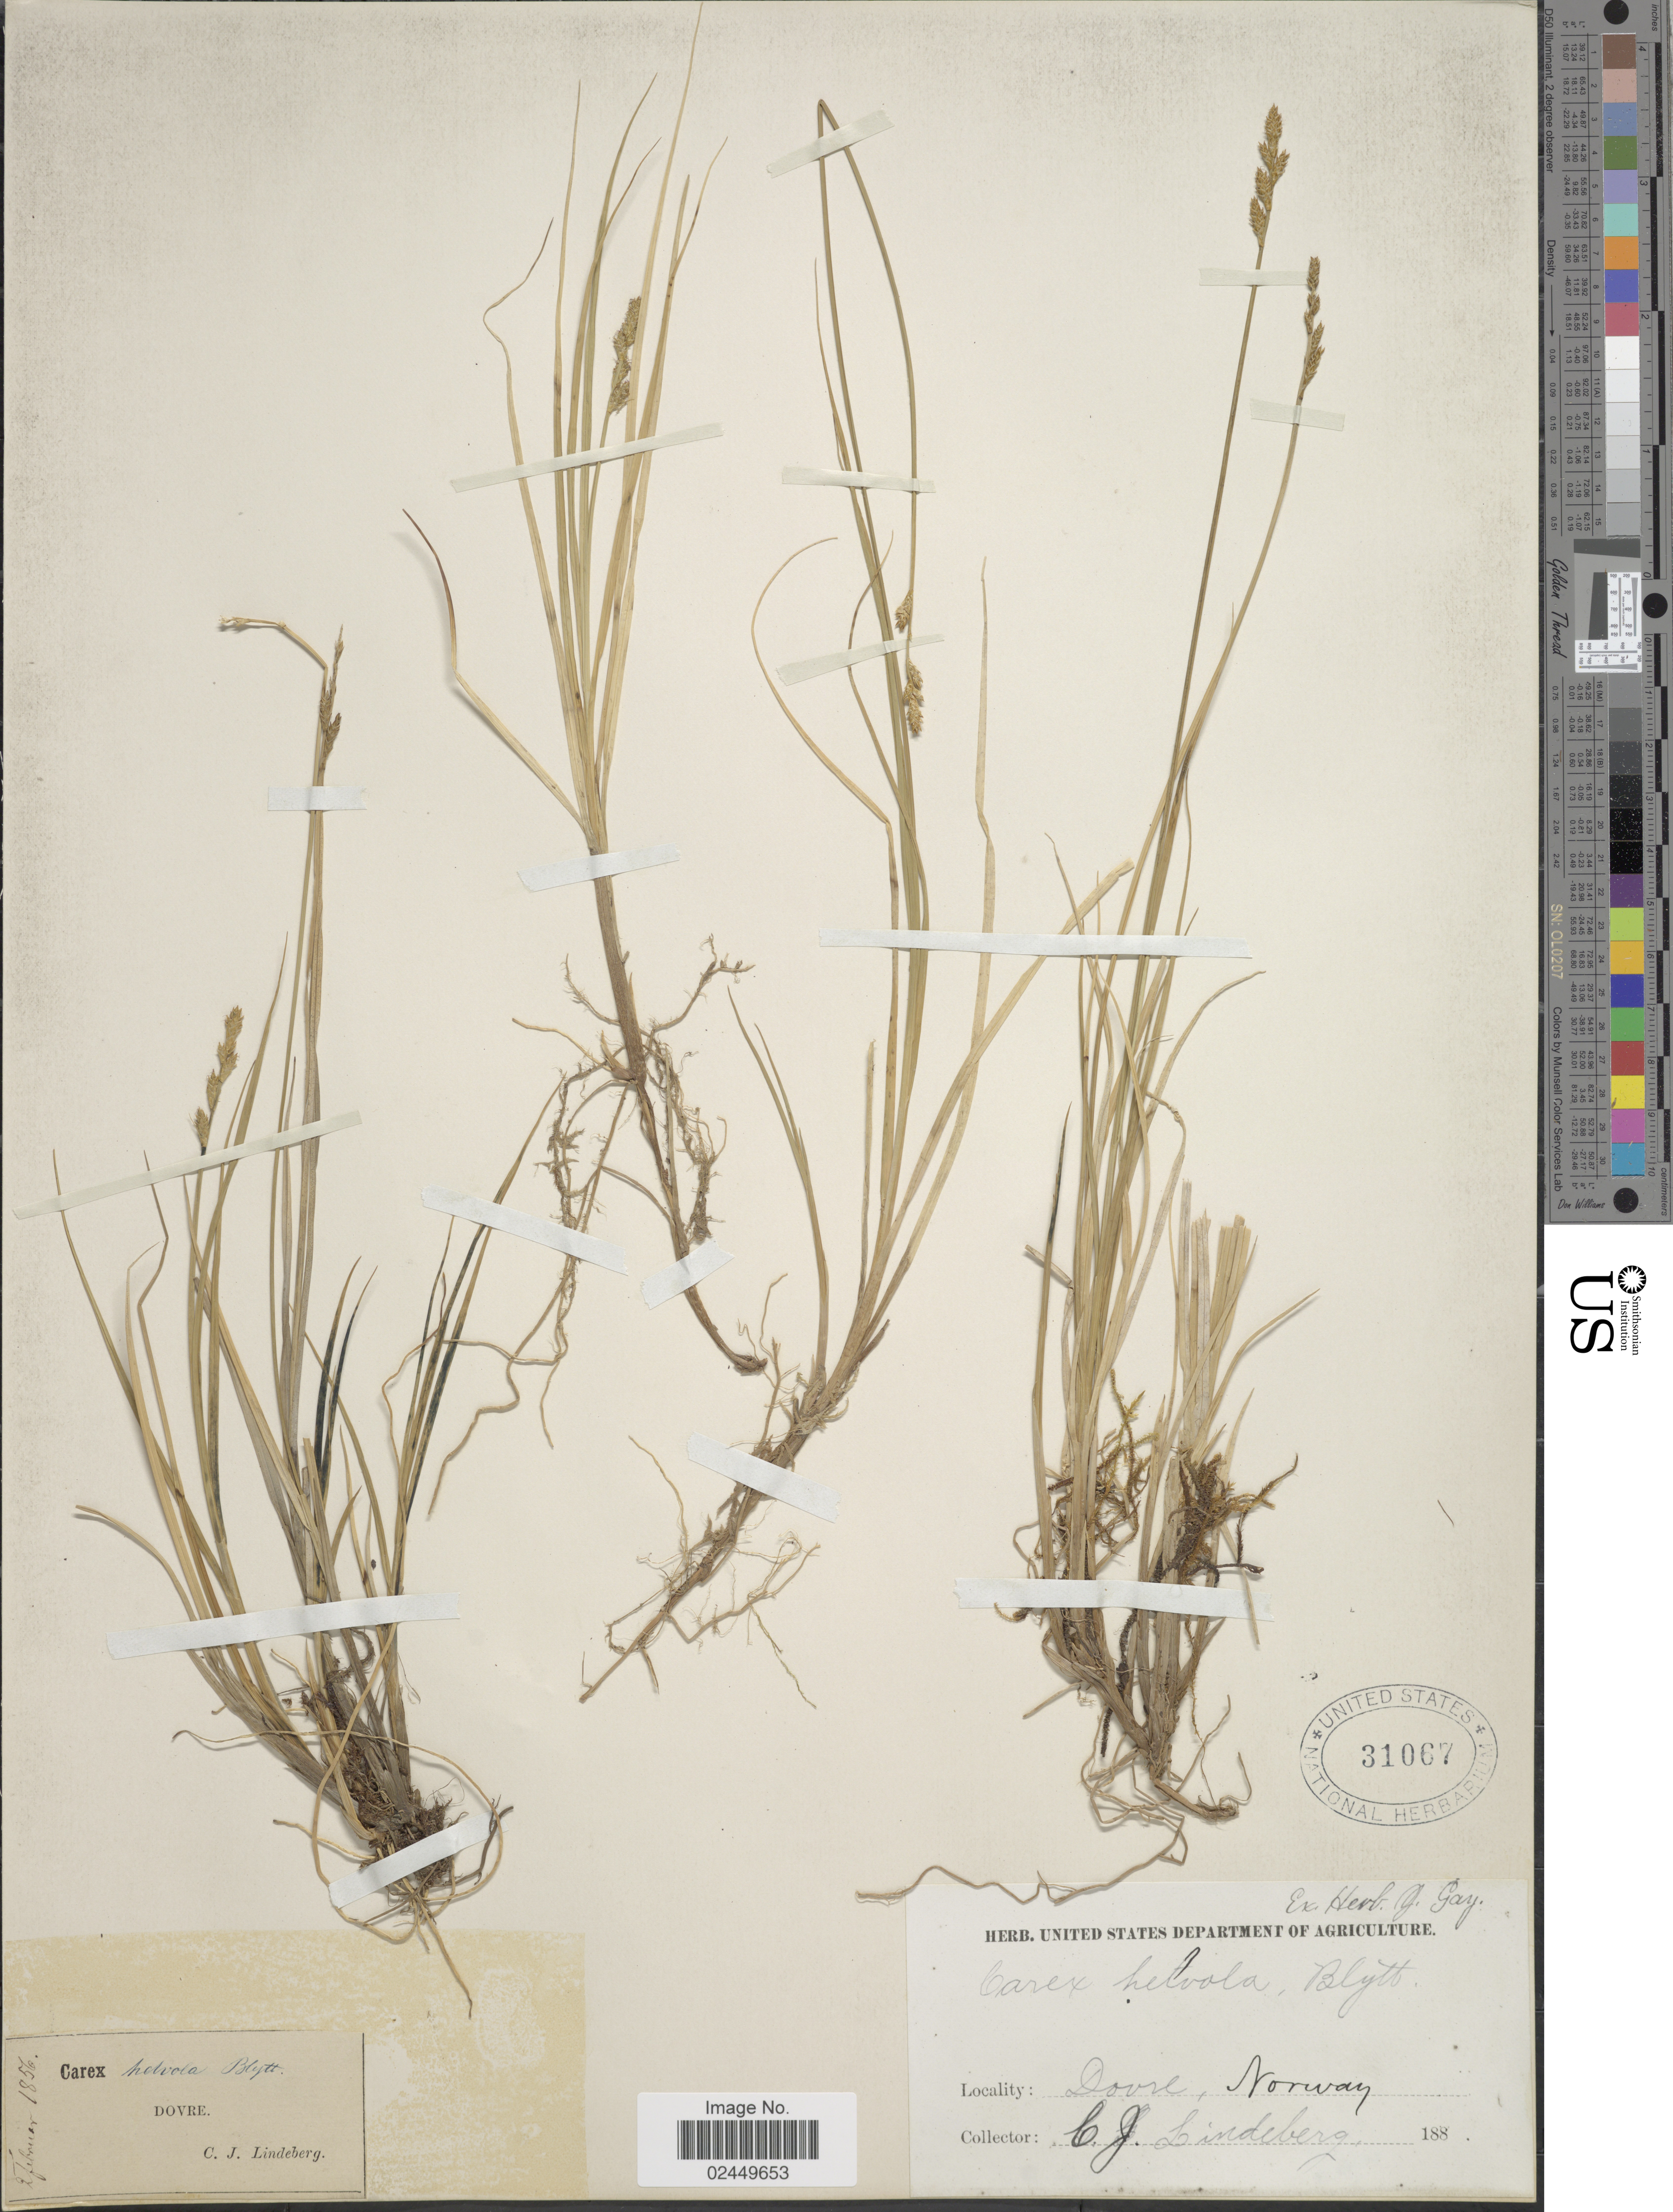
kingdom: Plantae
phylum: Tracheophyta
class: Liliopsida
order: Poales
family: Cyperaceae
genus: Carex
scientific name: Carex x helvola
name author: Blytt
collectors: C. Lindeberg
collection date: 1856-02-02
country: Norway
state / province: Oppland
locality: Dovre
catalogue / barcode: US 31067